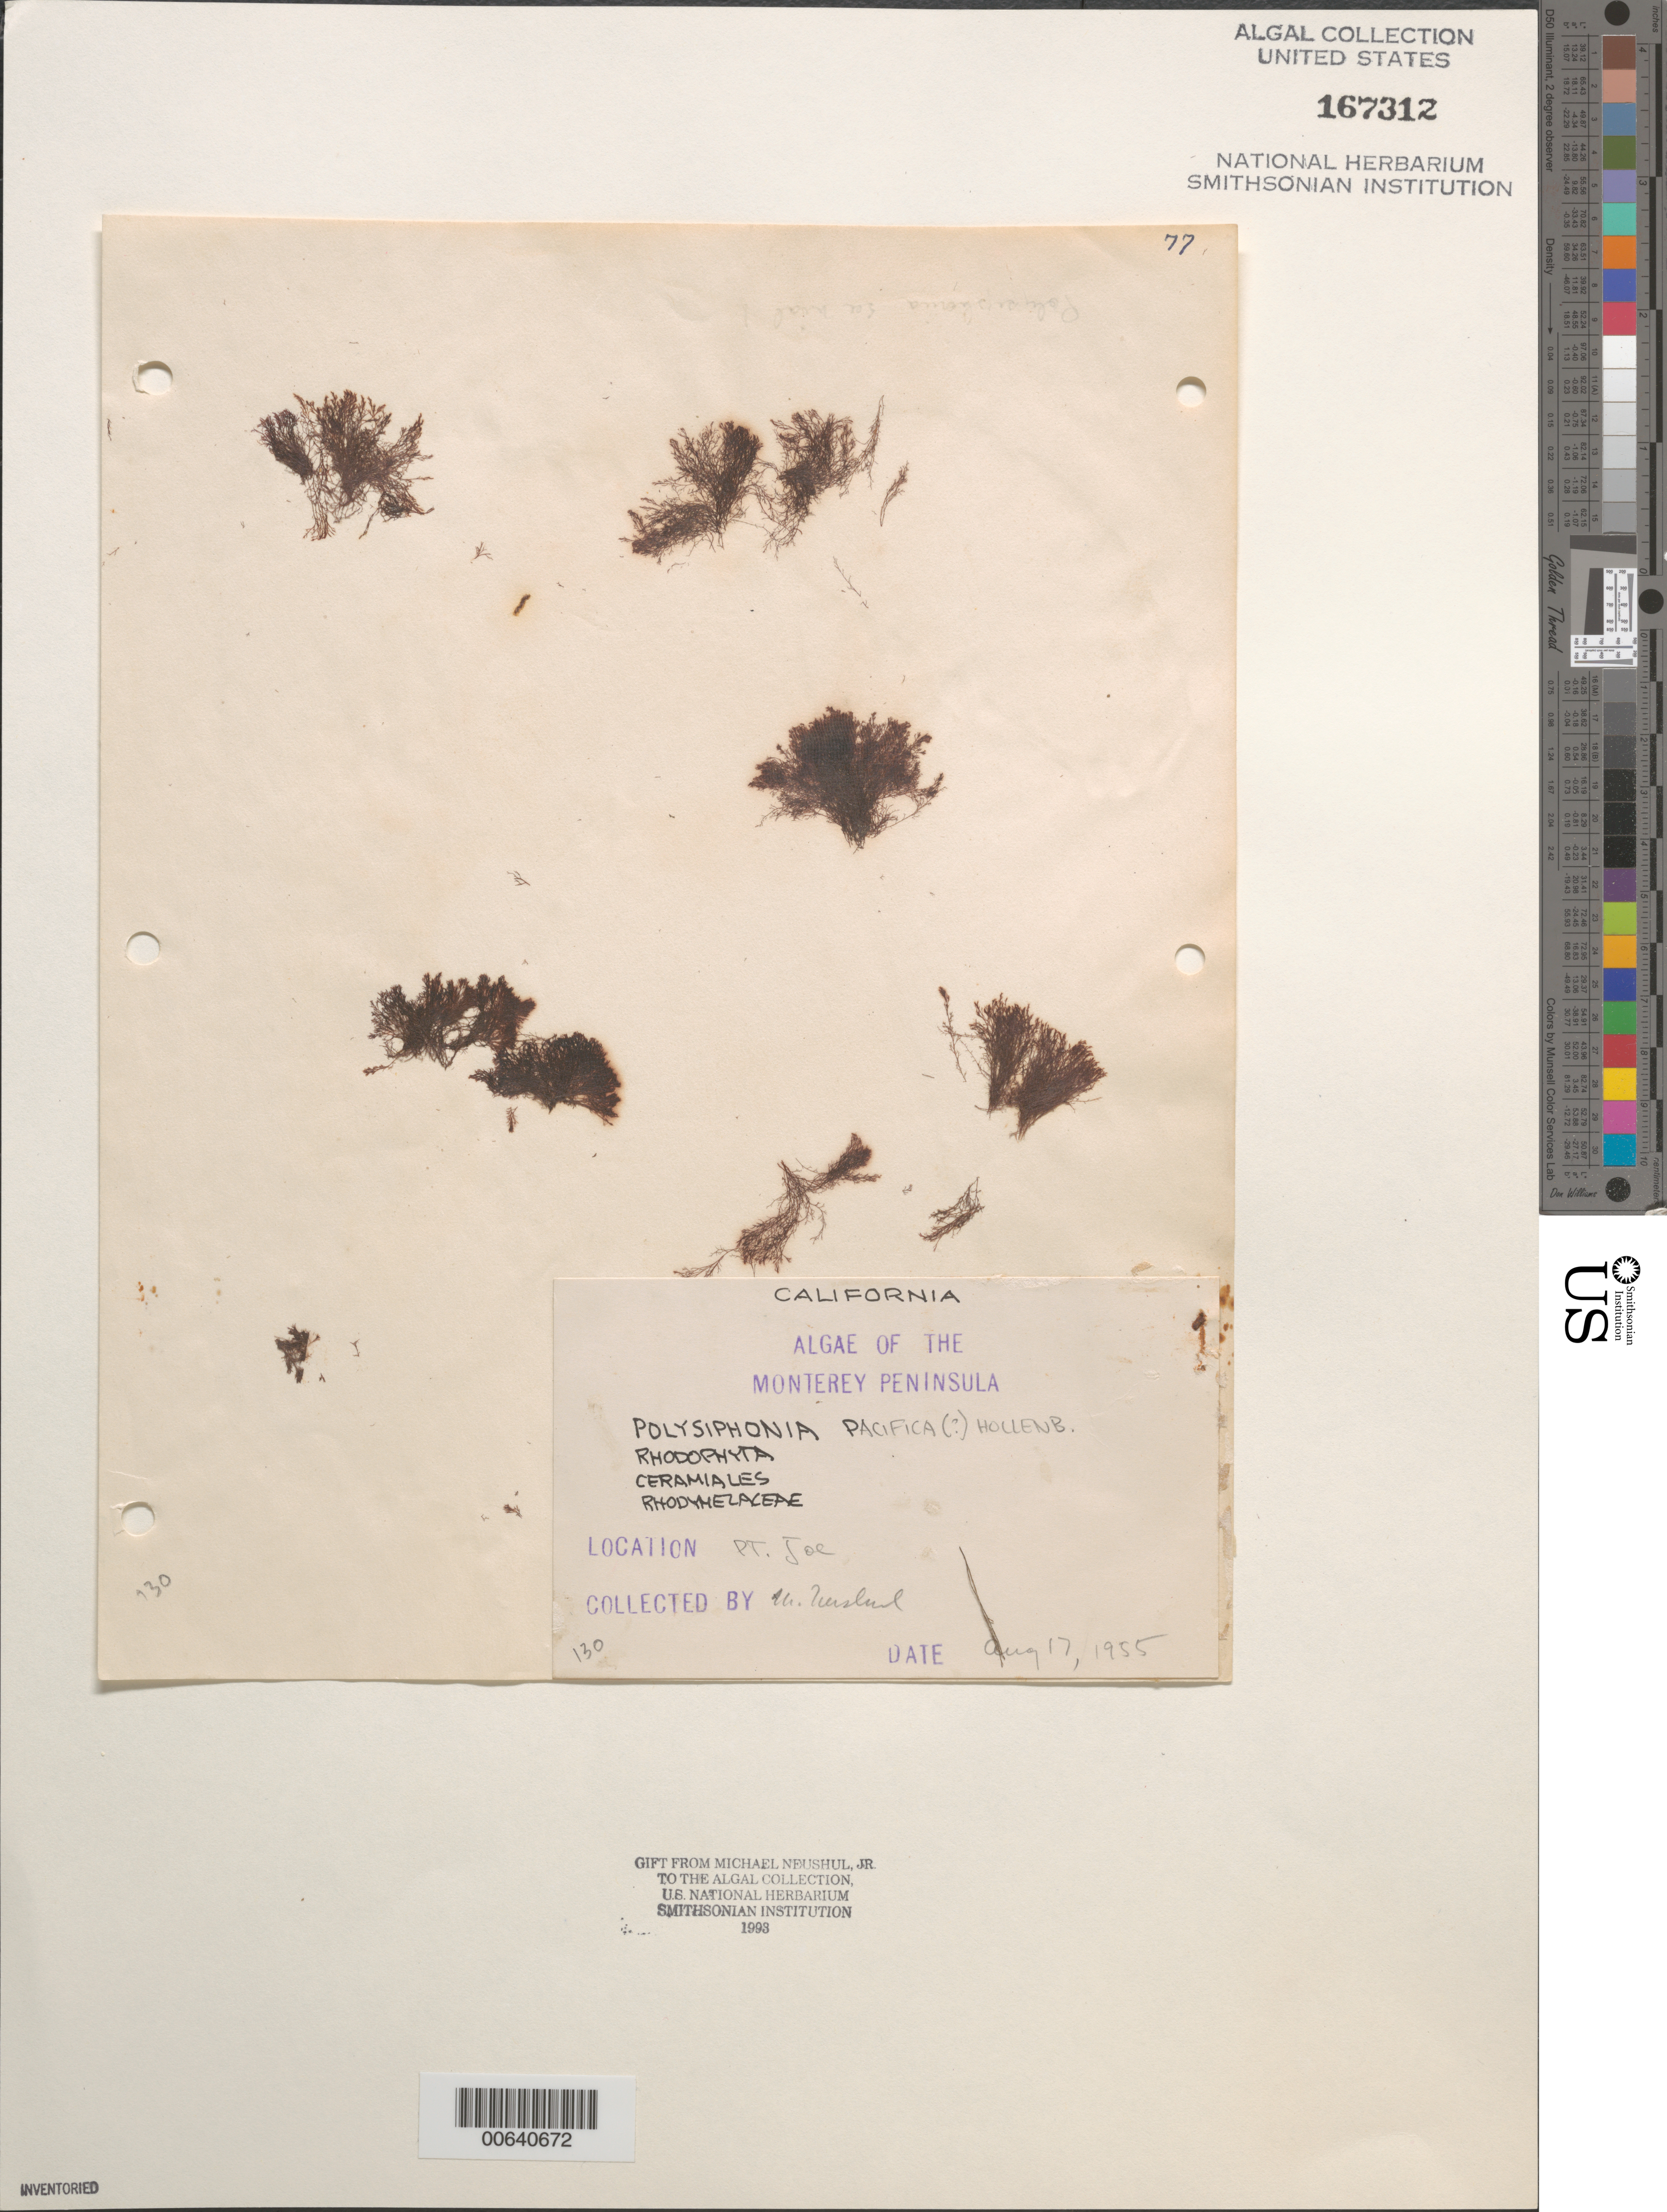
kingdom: Plantae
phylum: Rhodophyta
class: Florideophyceae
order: Ceramiales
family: Rhodomelaceae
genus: Polysiphonia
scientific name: Polysiphonia pacifica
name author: Hollenb.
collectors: M. Neushul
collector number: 130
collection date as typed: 17 Aug 1955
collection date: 1955-08-17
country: United States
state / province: California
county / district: Monterey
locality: Point Joe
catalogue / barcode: US 167312